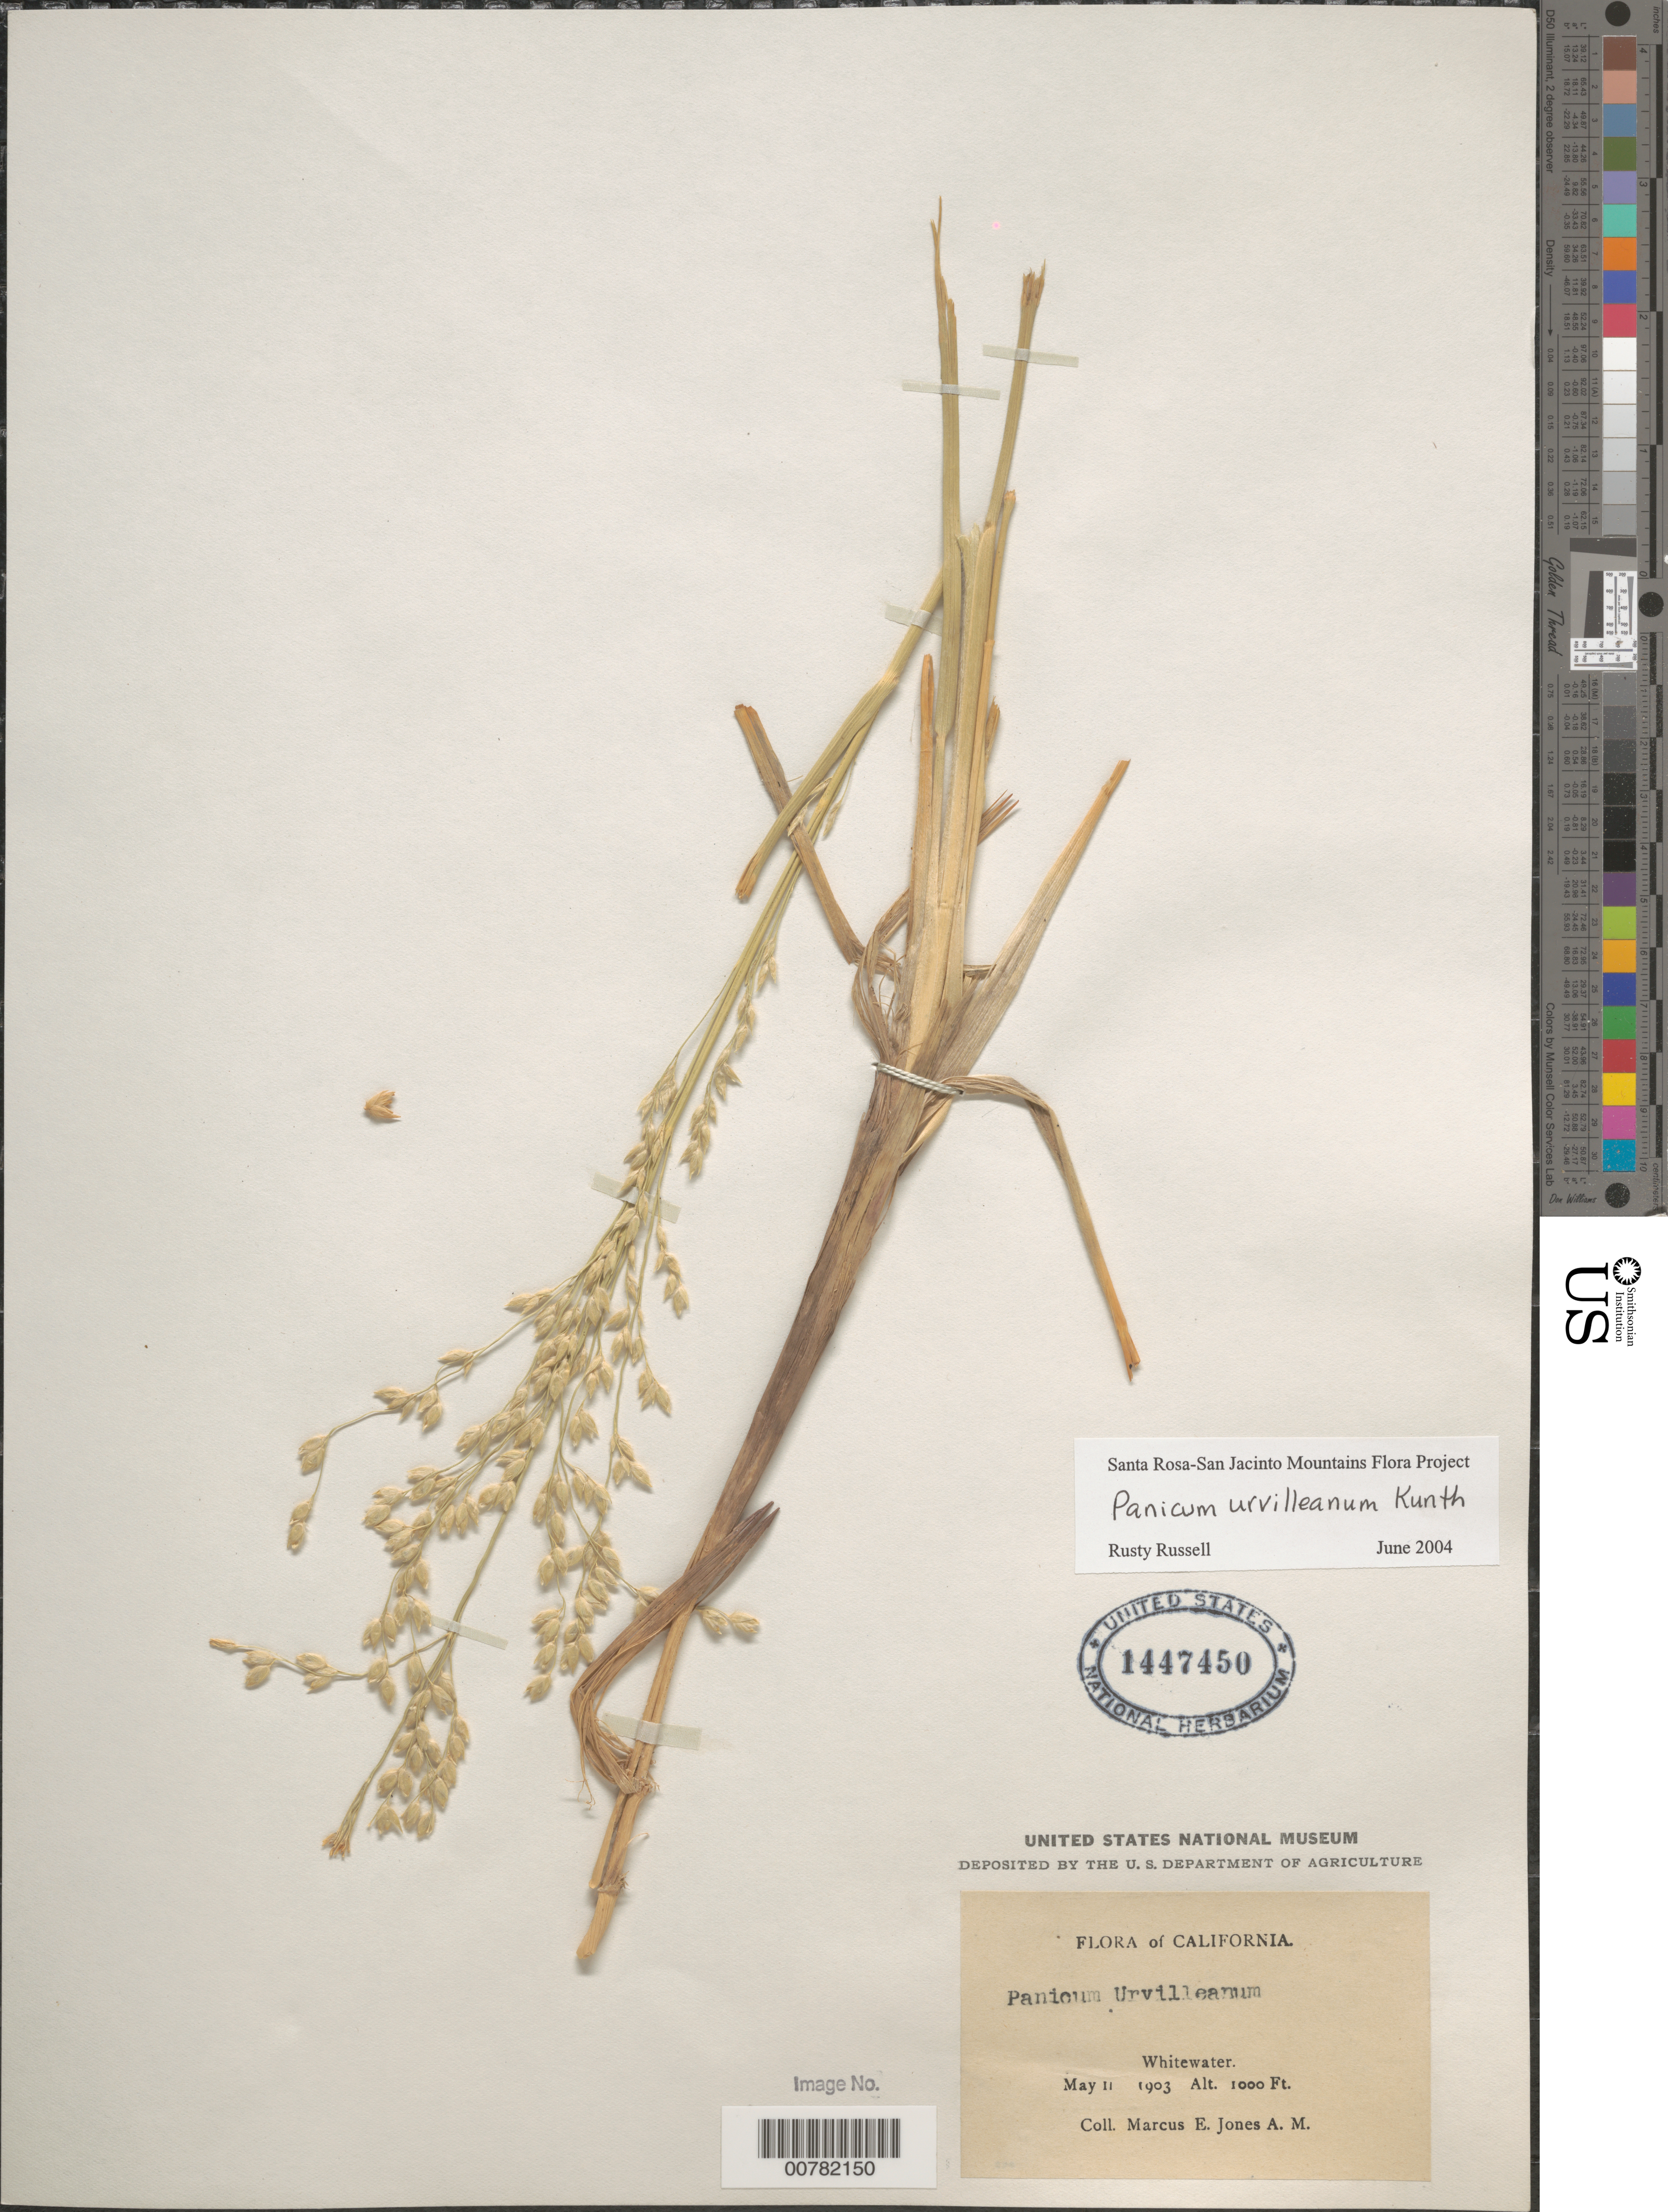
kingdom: Plantae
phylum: Tracheophyta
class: Liliopsida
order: Poales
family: Poaceae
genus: Panicum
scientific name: Panicum urvilleanum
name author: Kunth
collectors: M. E. Jones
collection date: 1903-05-11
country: United States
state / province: California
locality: Whitewater.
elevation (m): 305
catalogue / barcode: US 1447450